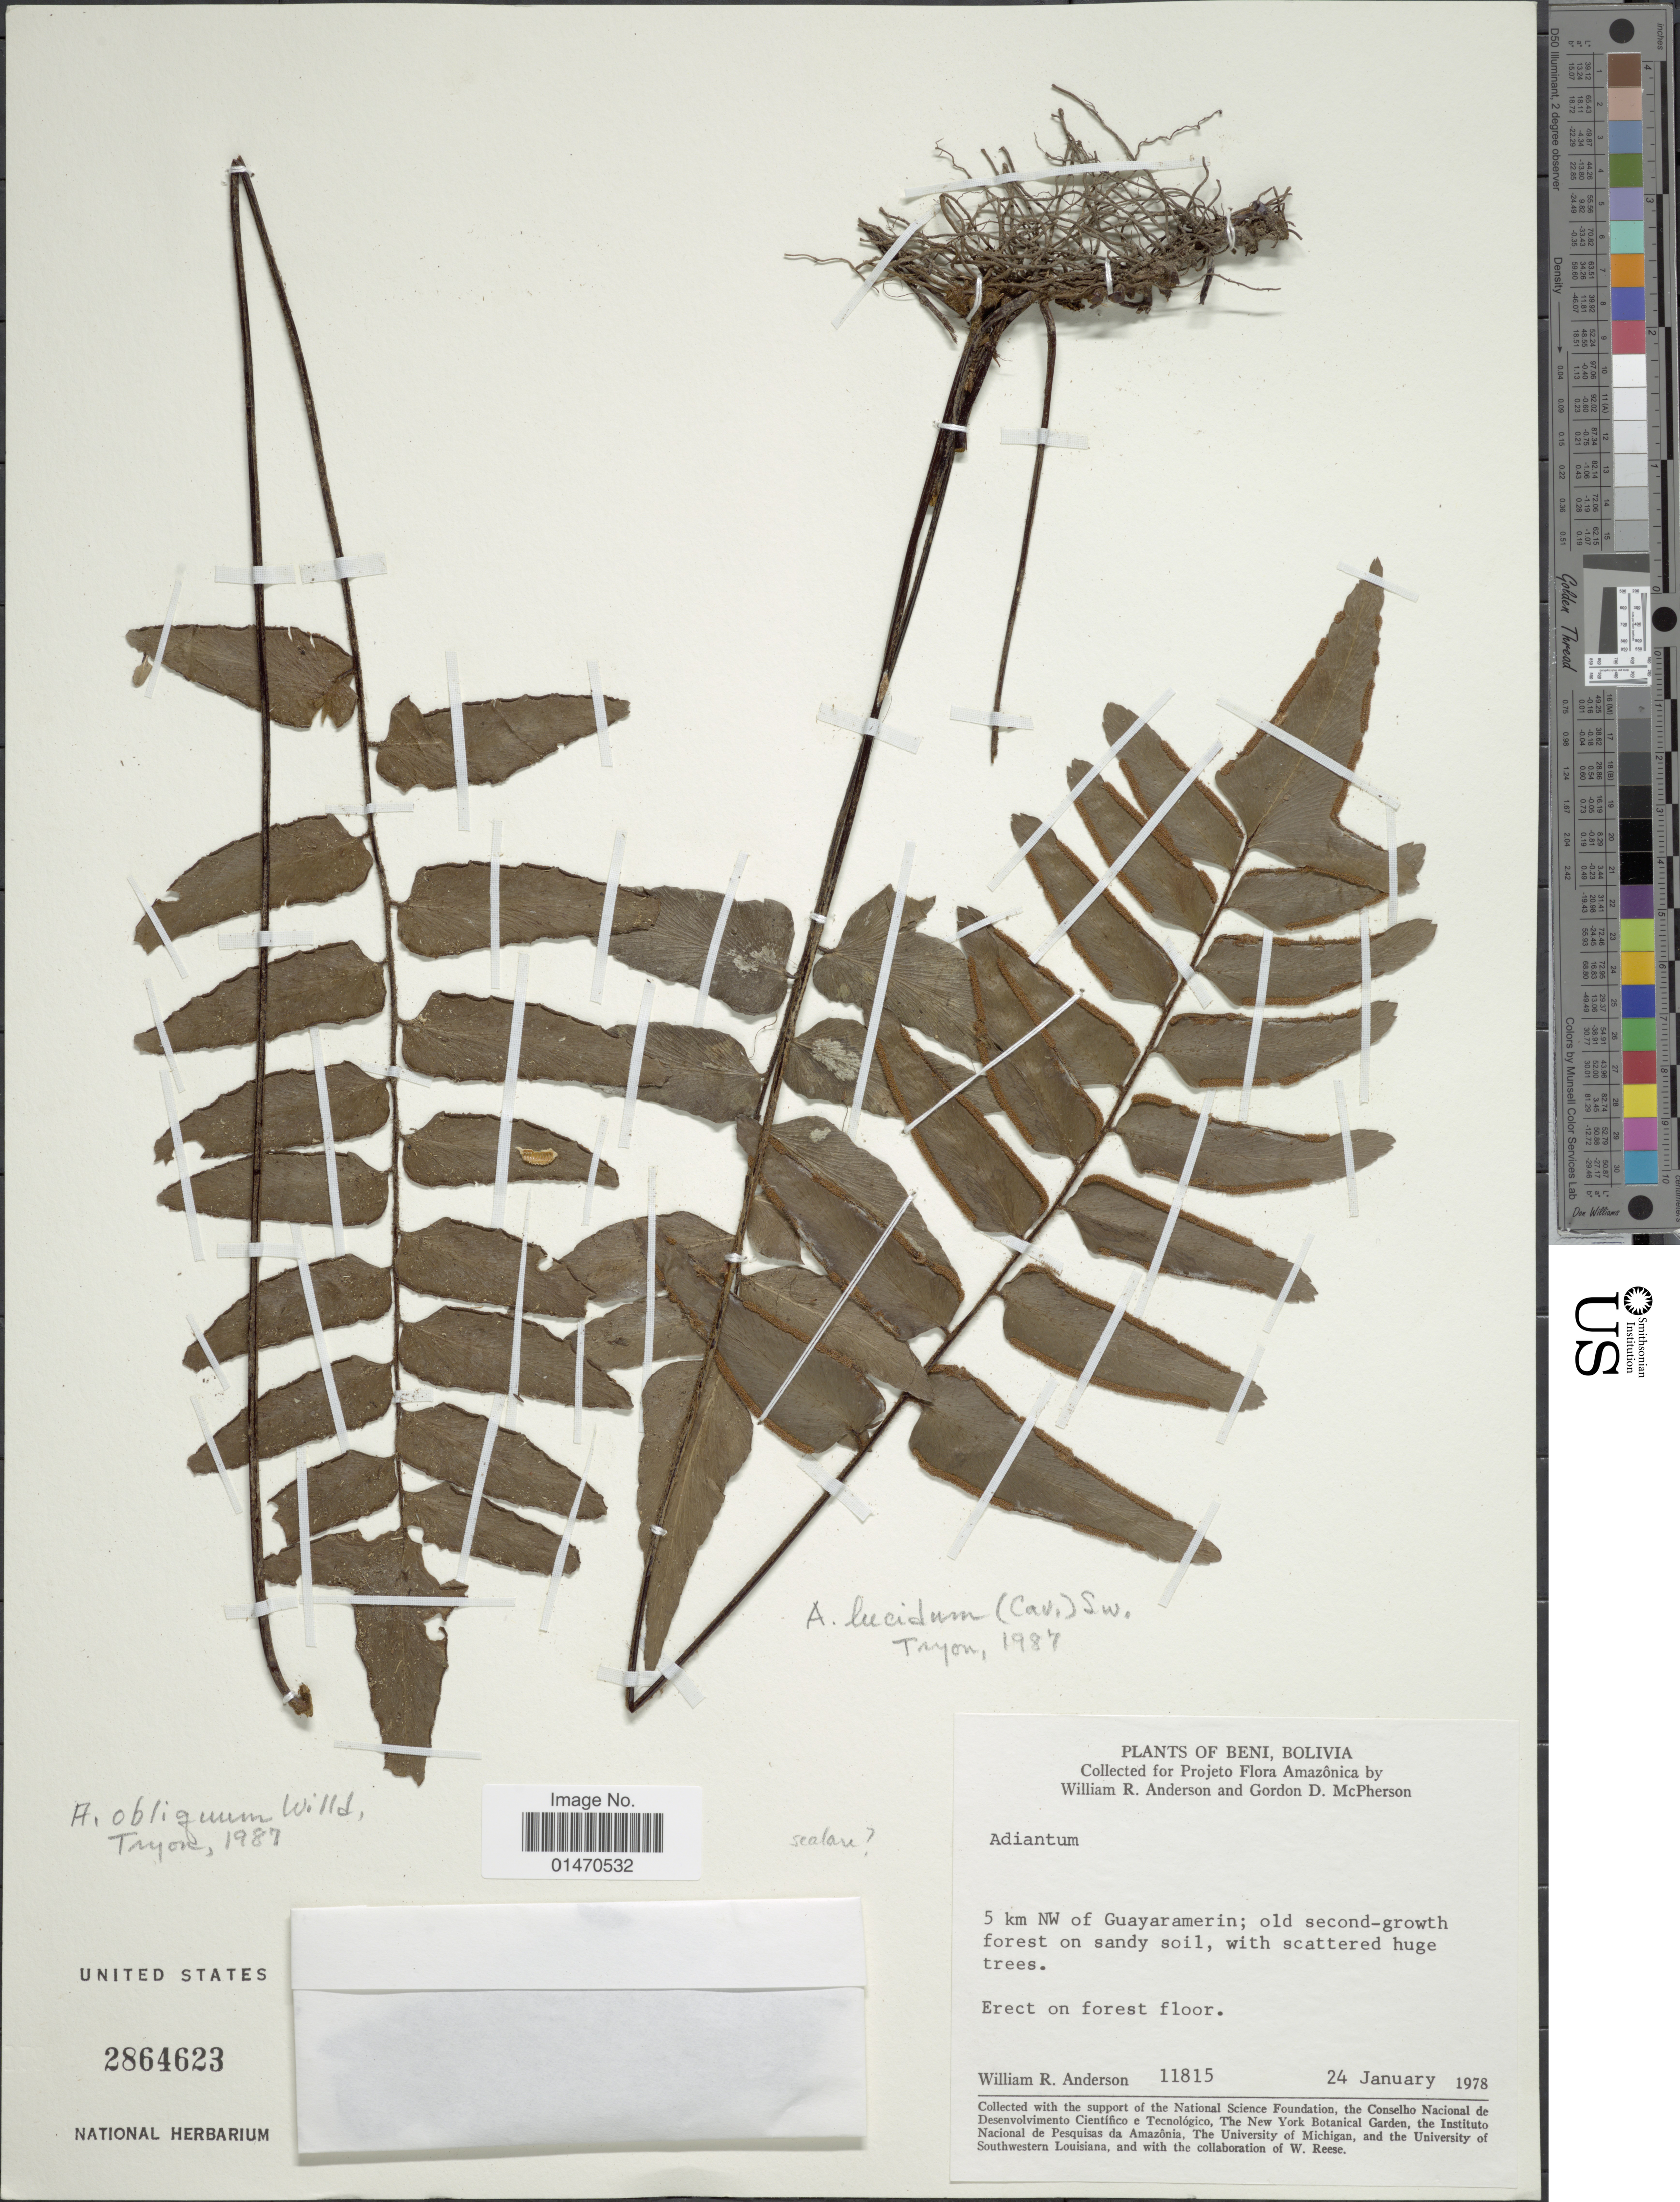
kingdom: Plantae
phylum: Tracheophyta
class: Polypodiopsida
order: Polypodiales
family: Pteridaceae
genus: Adiantum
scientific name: Adiantum lucidum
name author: (Cav.) Sw.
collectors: W. R. Anderson & G. D. McPherson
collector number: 11815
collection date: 1978-01-24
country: Bolivia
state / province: Beni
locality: Beni, 5km NW of Guayaramerin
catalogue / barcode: US 2864623